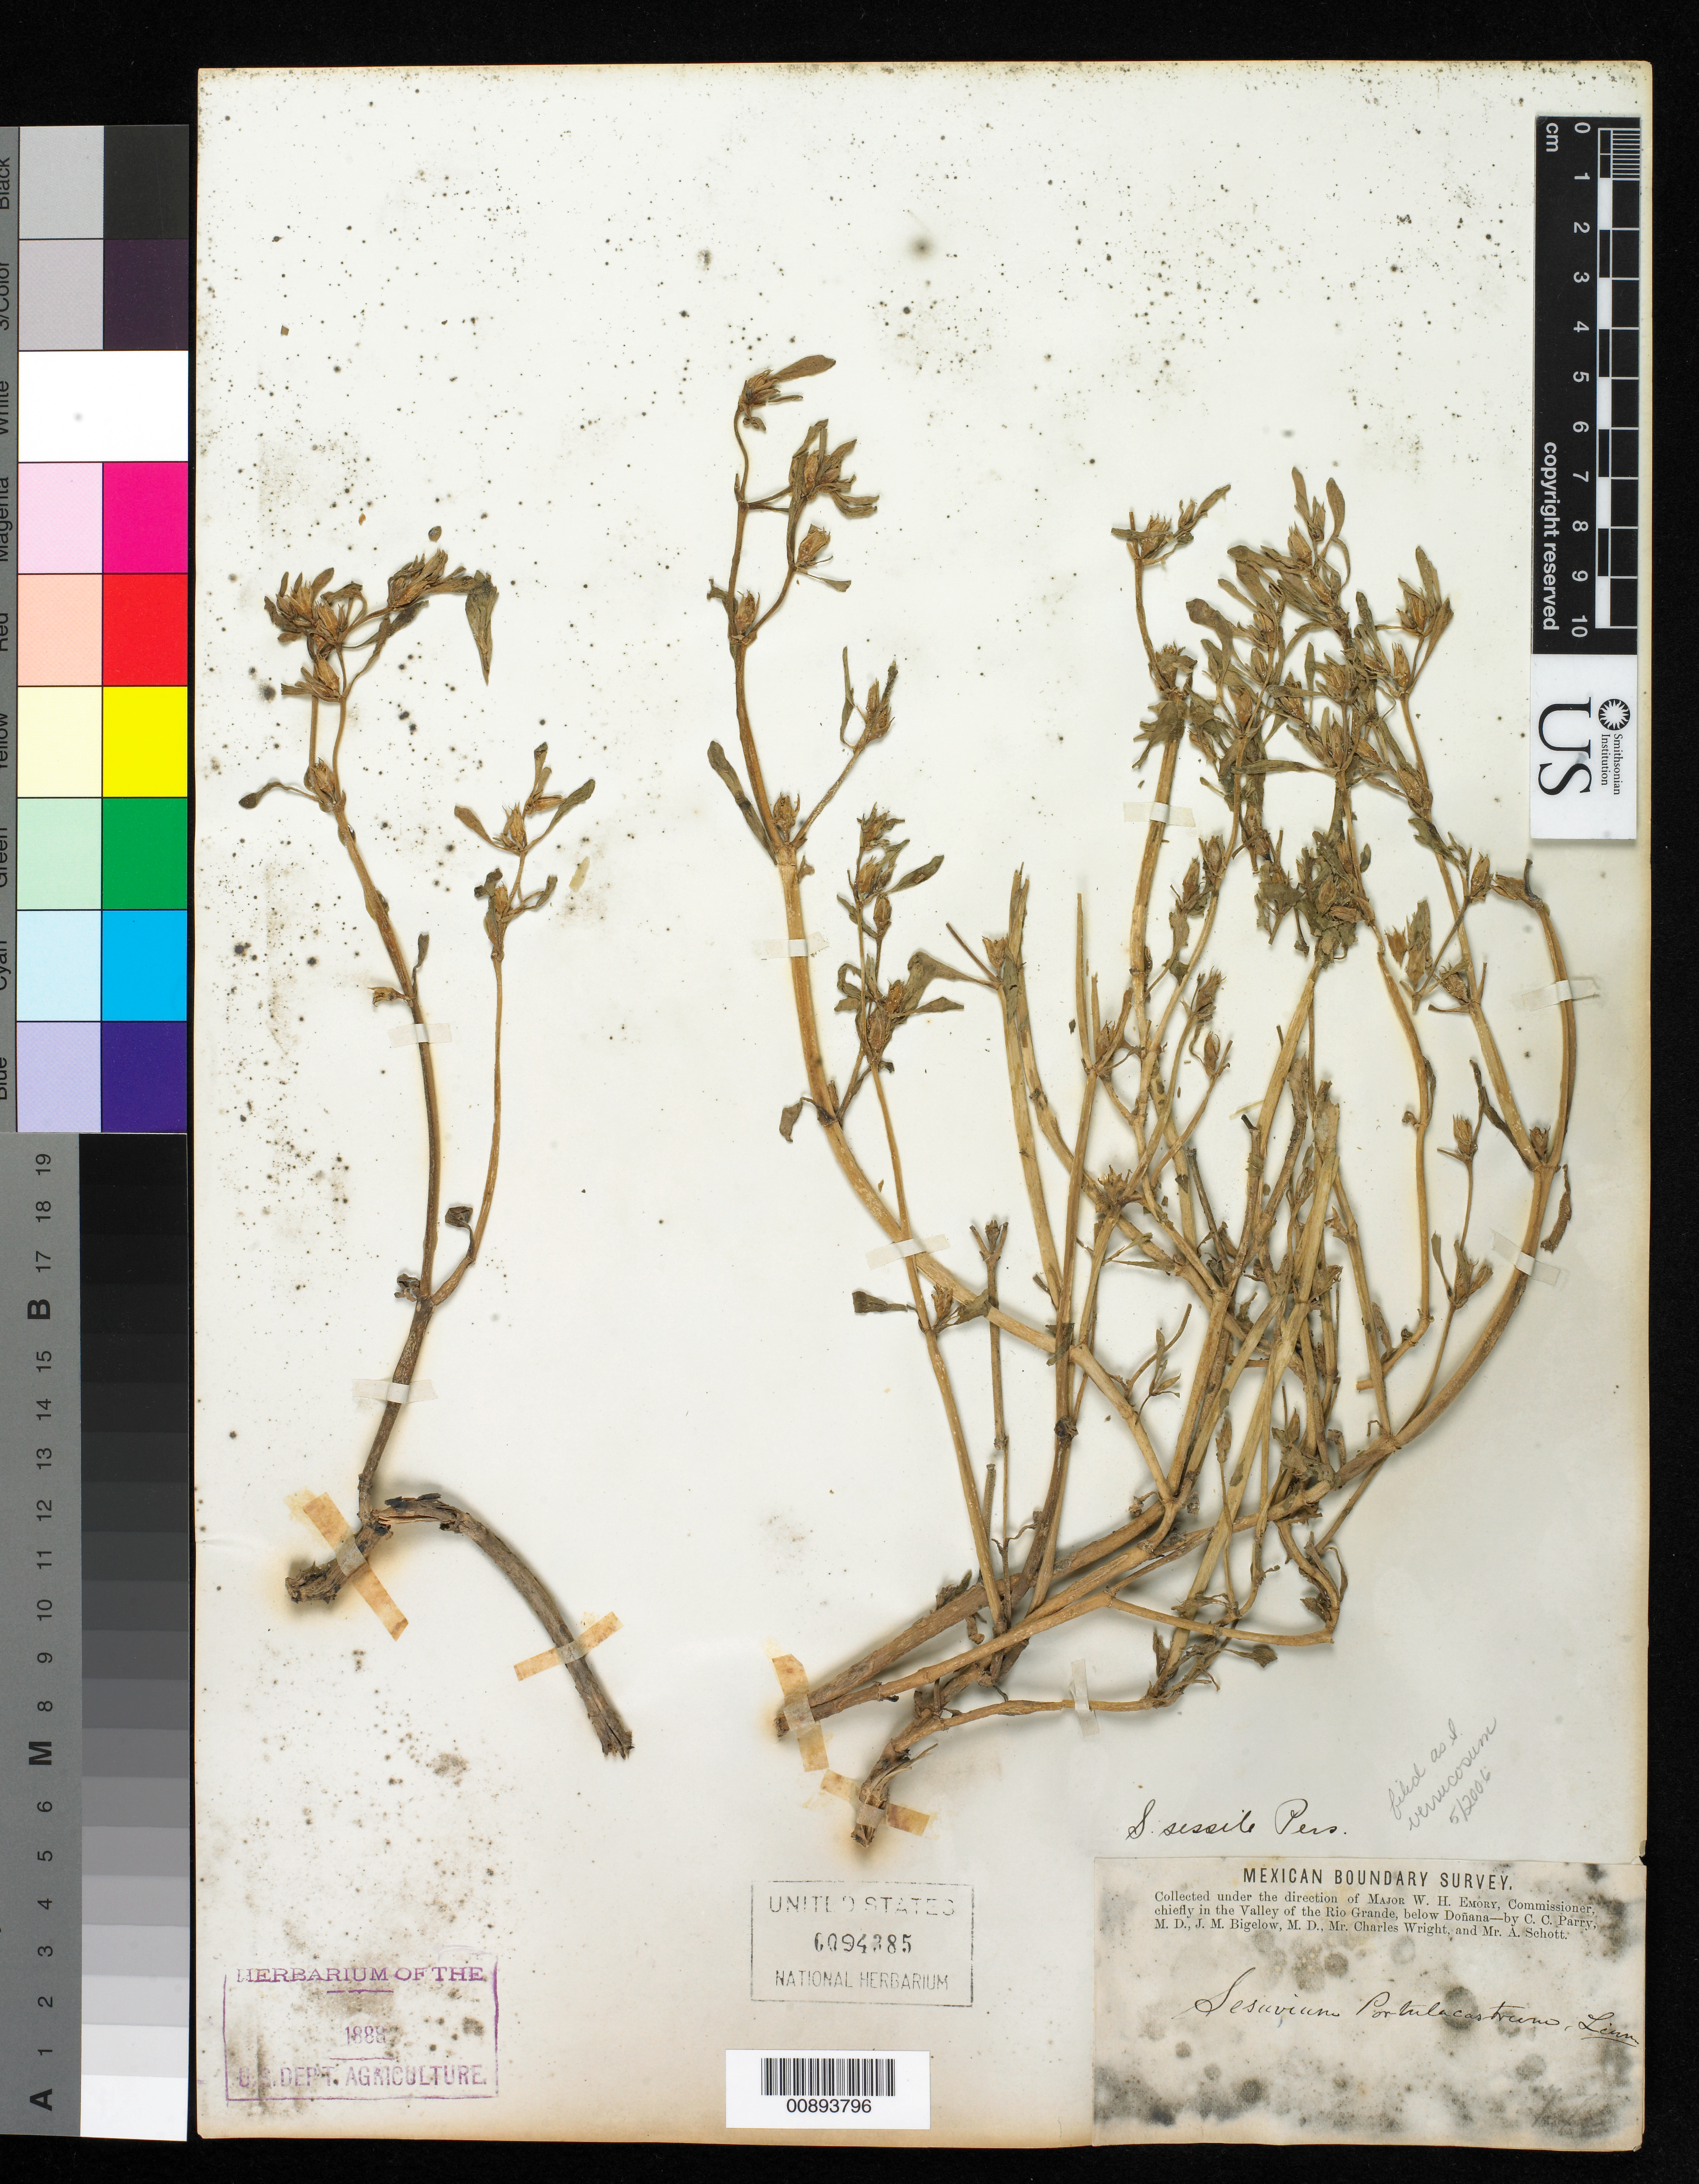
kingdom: Plantae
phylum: Tracheophyta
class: Magnoliopsida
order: Caryophyllales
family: Aizoaceae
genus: Sesuvium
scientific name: Sesuvium revolutifolium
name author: Ortega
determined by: Strong, Mark T., (BOT), Smithsonian Institution - National Museum of Natural History (UNITED STATES)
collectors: C. C. Parry, J. M. Bigelow, C. Wright & A. C. V. Schott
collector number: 77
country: United States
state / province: New Mexico / Texas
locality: Valley of the Rio Grande, below Doñana.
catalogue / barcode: US 94385